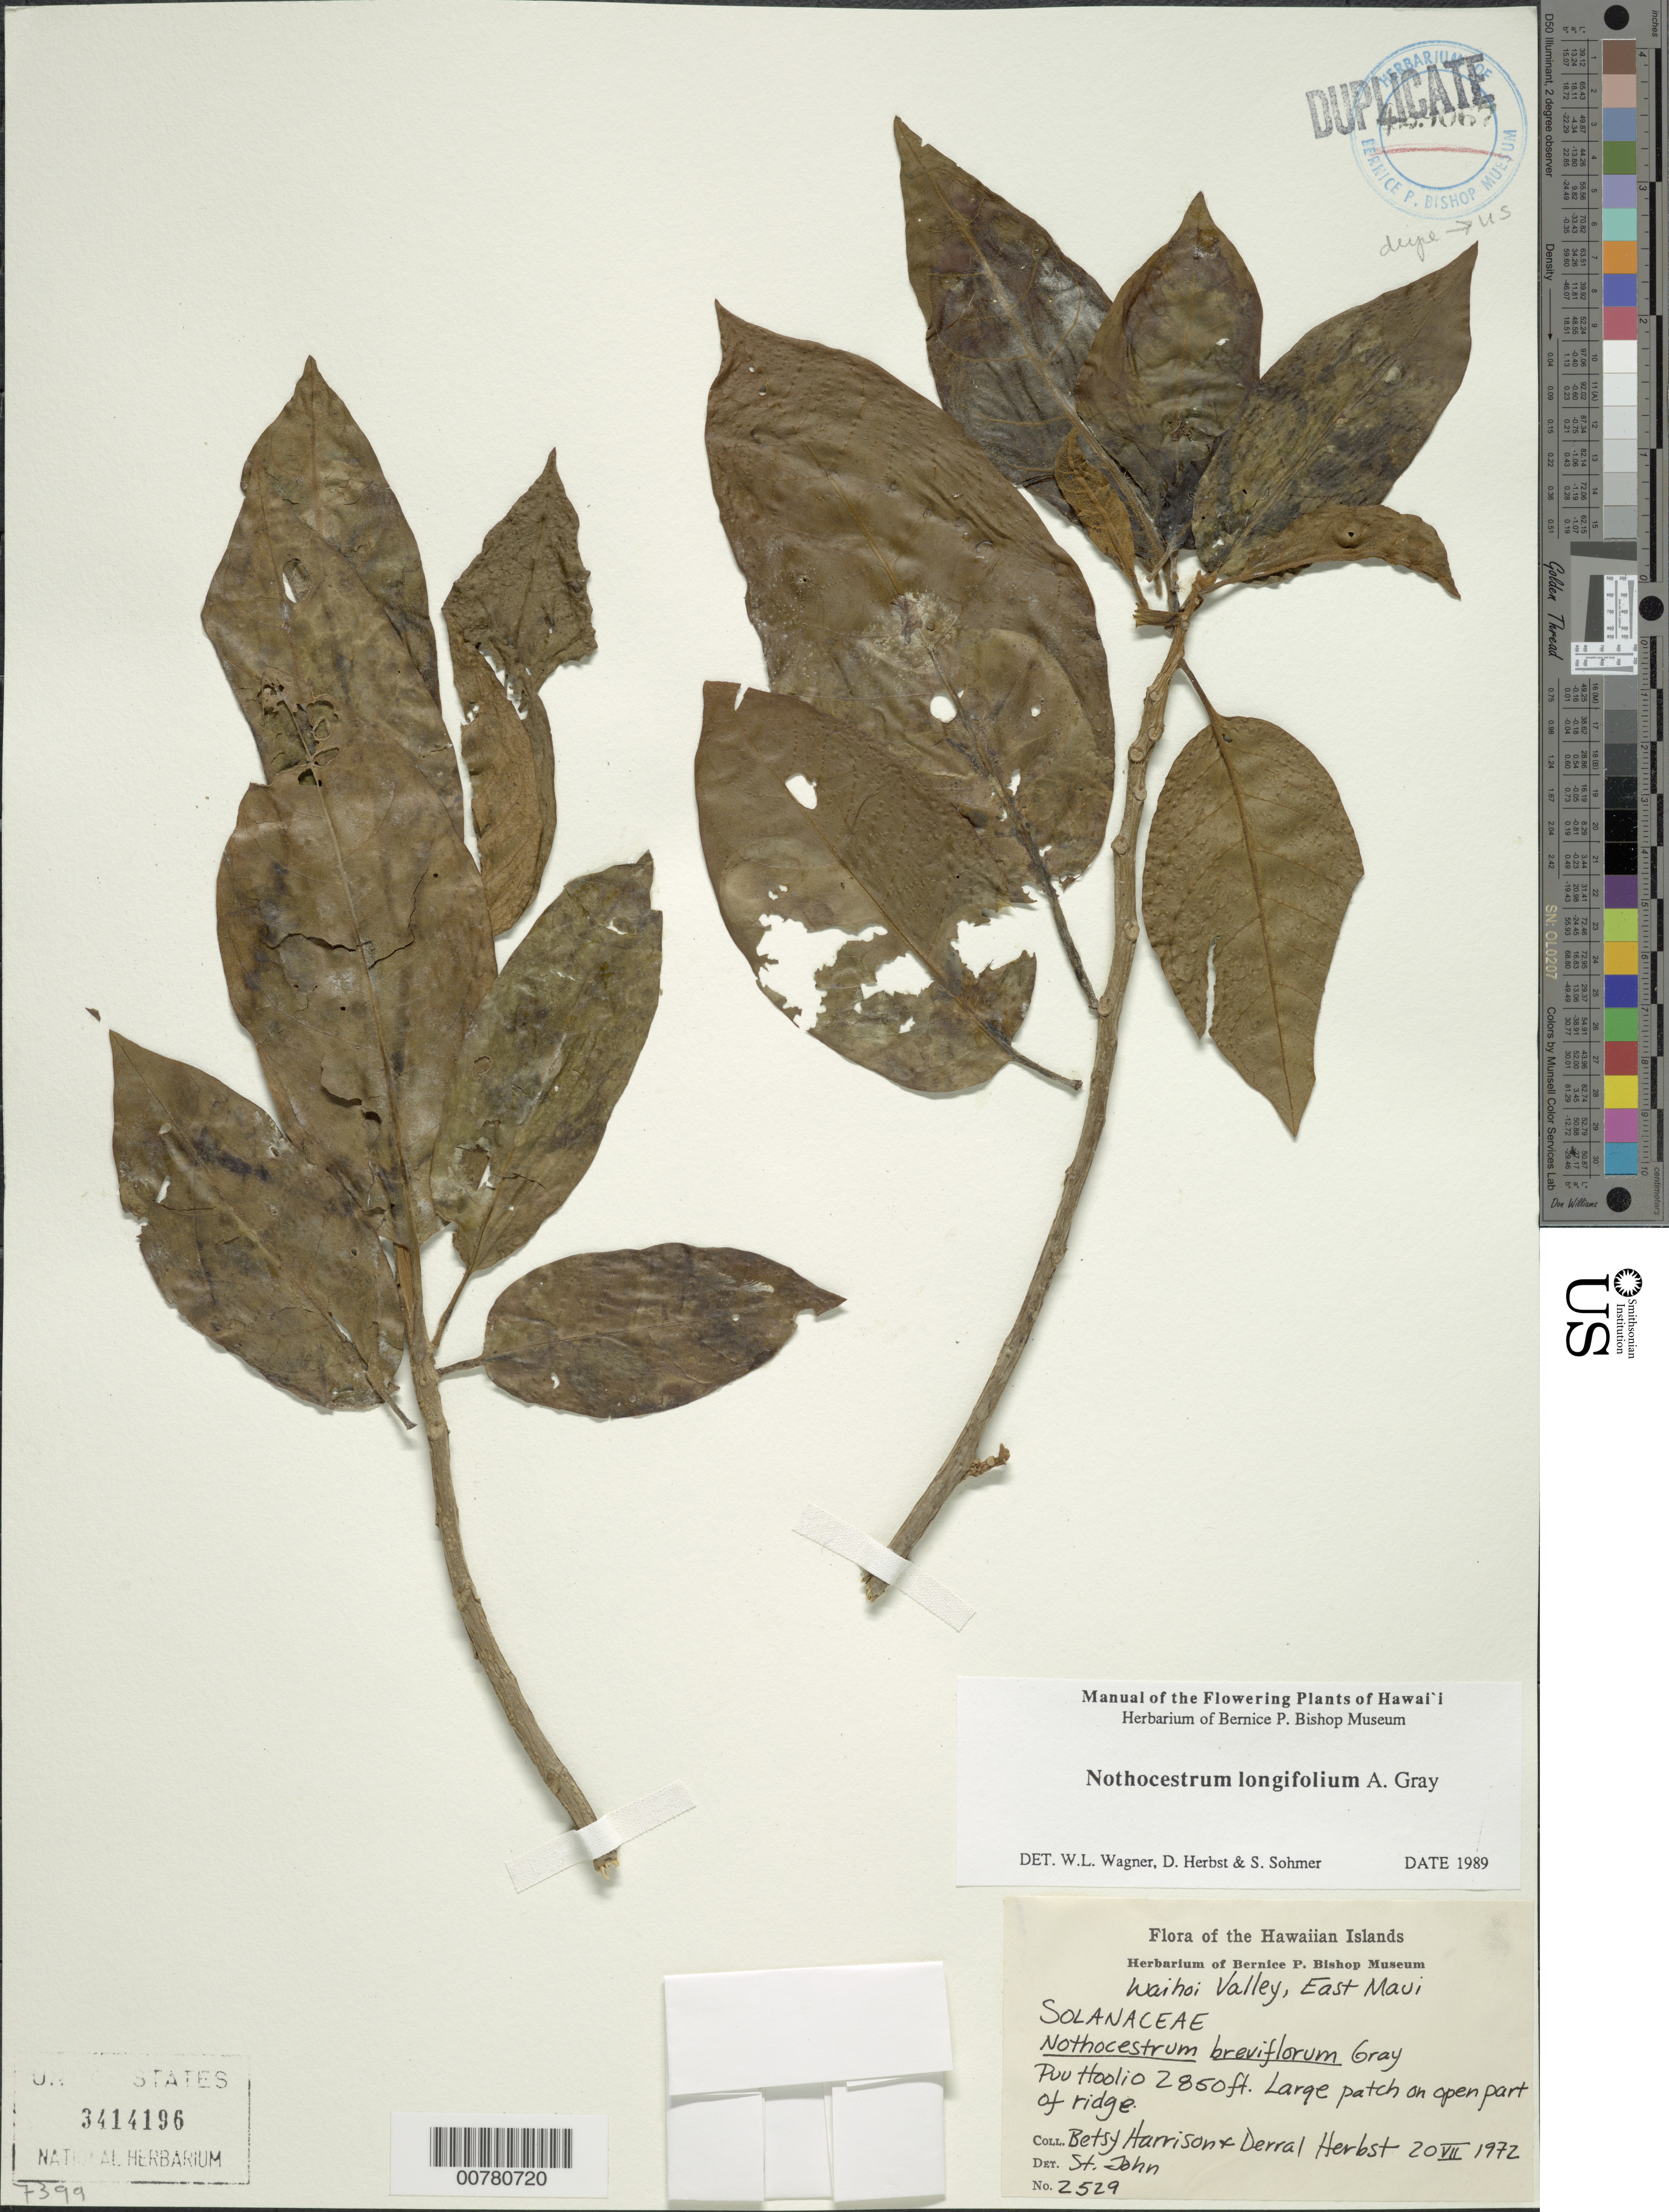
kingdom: Plantae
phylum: Tracheophyta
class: Magnoliopsida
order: Solanales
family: Solanaceae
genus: Nothocestrum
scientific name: Nothocestrum longifolium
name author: A. Gray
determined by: Wagner, W. L.; Herbst, D. R.; Sohmer, S. H.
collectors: B. Harrison & D. R. Herbst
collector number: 2529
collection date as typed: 20 Jul 1972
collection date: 1972-07-20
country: United States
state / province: Hawaii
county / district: Maui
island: Maui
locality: Waihoi Valley, E Maui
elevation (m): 868.7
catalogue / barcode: US 3414196